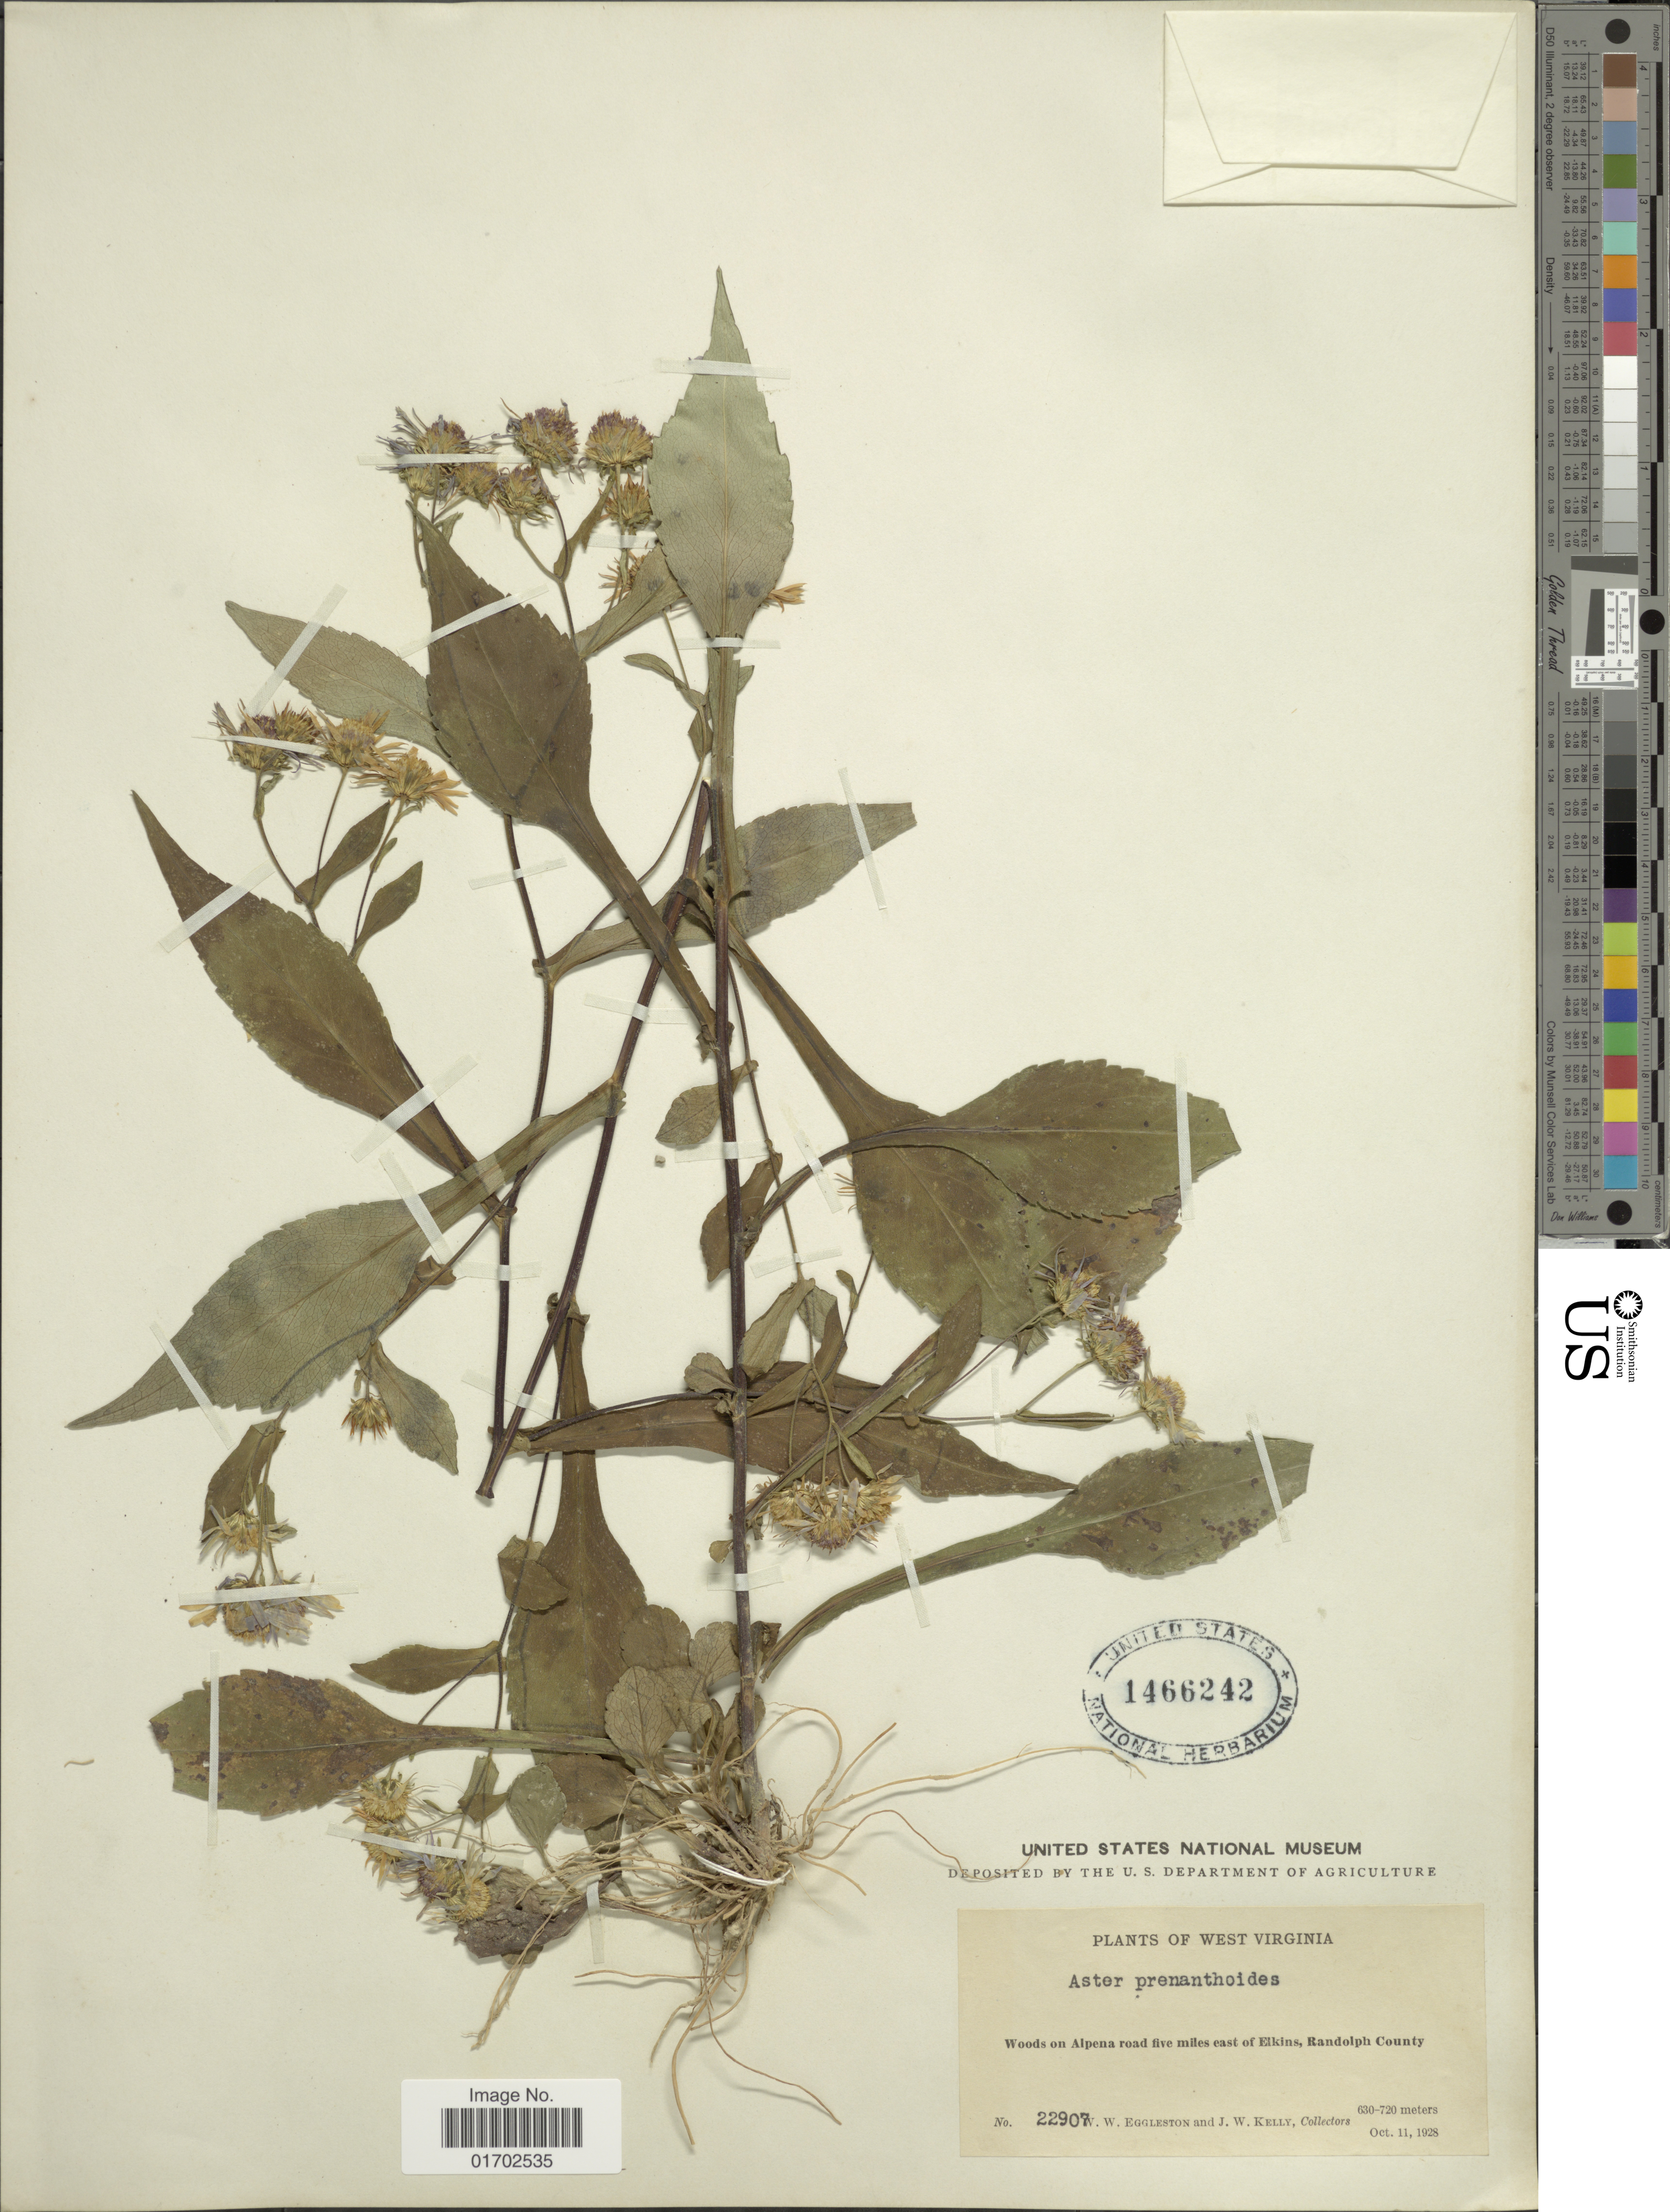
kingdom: Plantae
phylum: Tracheophyta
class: Magnoliopsida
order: Asterales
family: Asteraceae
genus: Symphyotrichum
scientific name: Symphyotrichum prenanthoides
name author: (Muhl. ex Willd.) G.L. Nesom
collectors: W. W. Eggleston & J. Kelly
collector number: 22907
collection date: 1928-10-11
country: United States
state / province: West Virginia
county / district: Randolph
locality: West Virginia. Woods on Alpena road five miles east of Elkins, Randolph County.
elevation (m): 630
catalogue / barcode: US 1466242